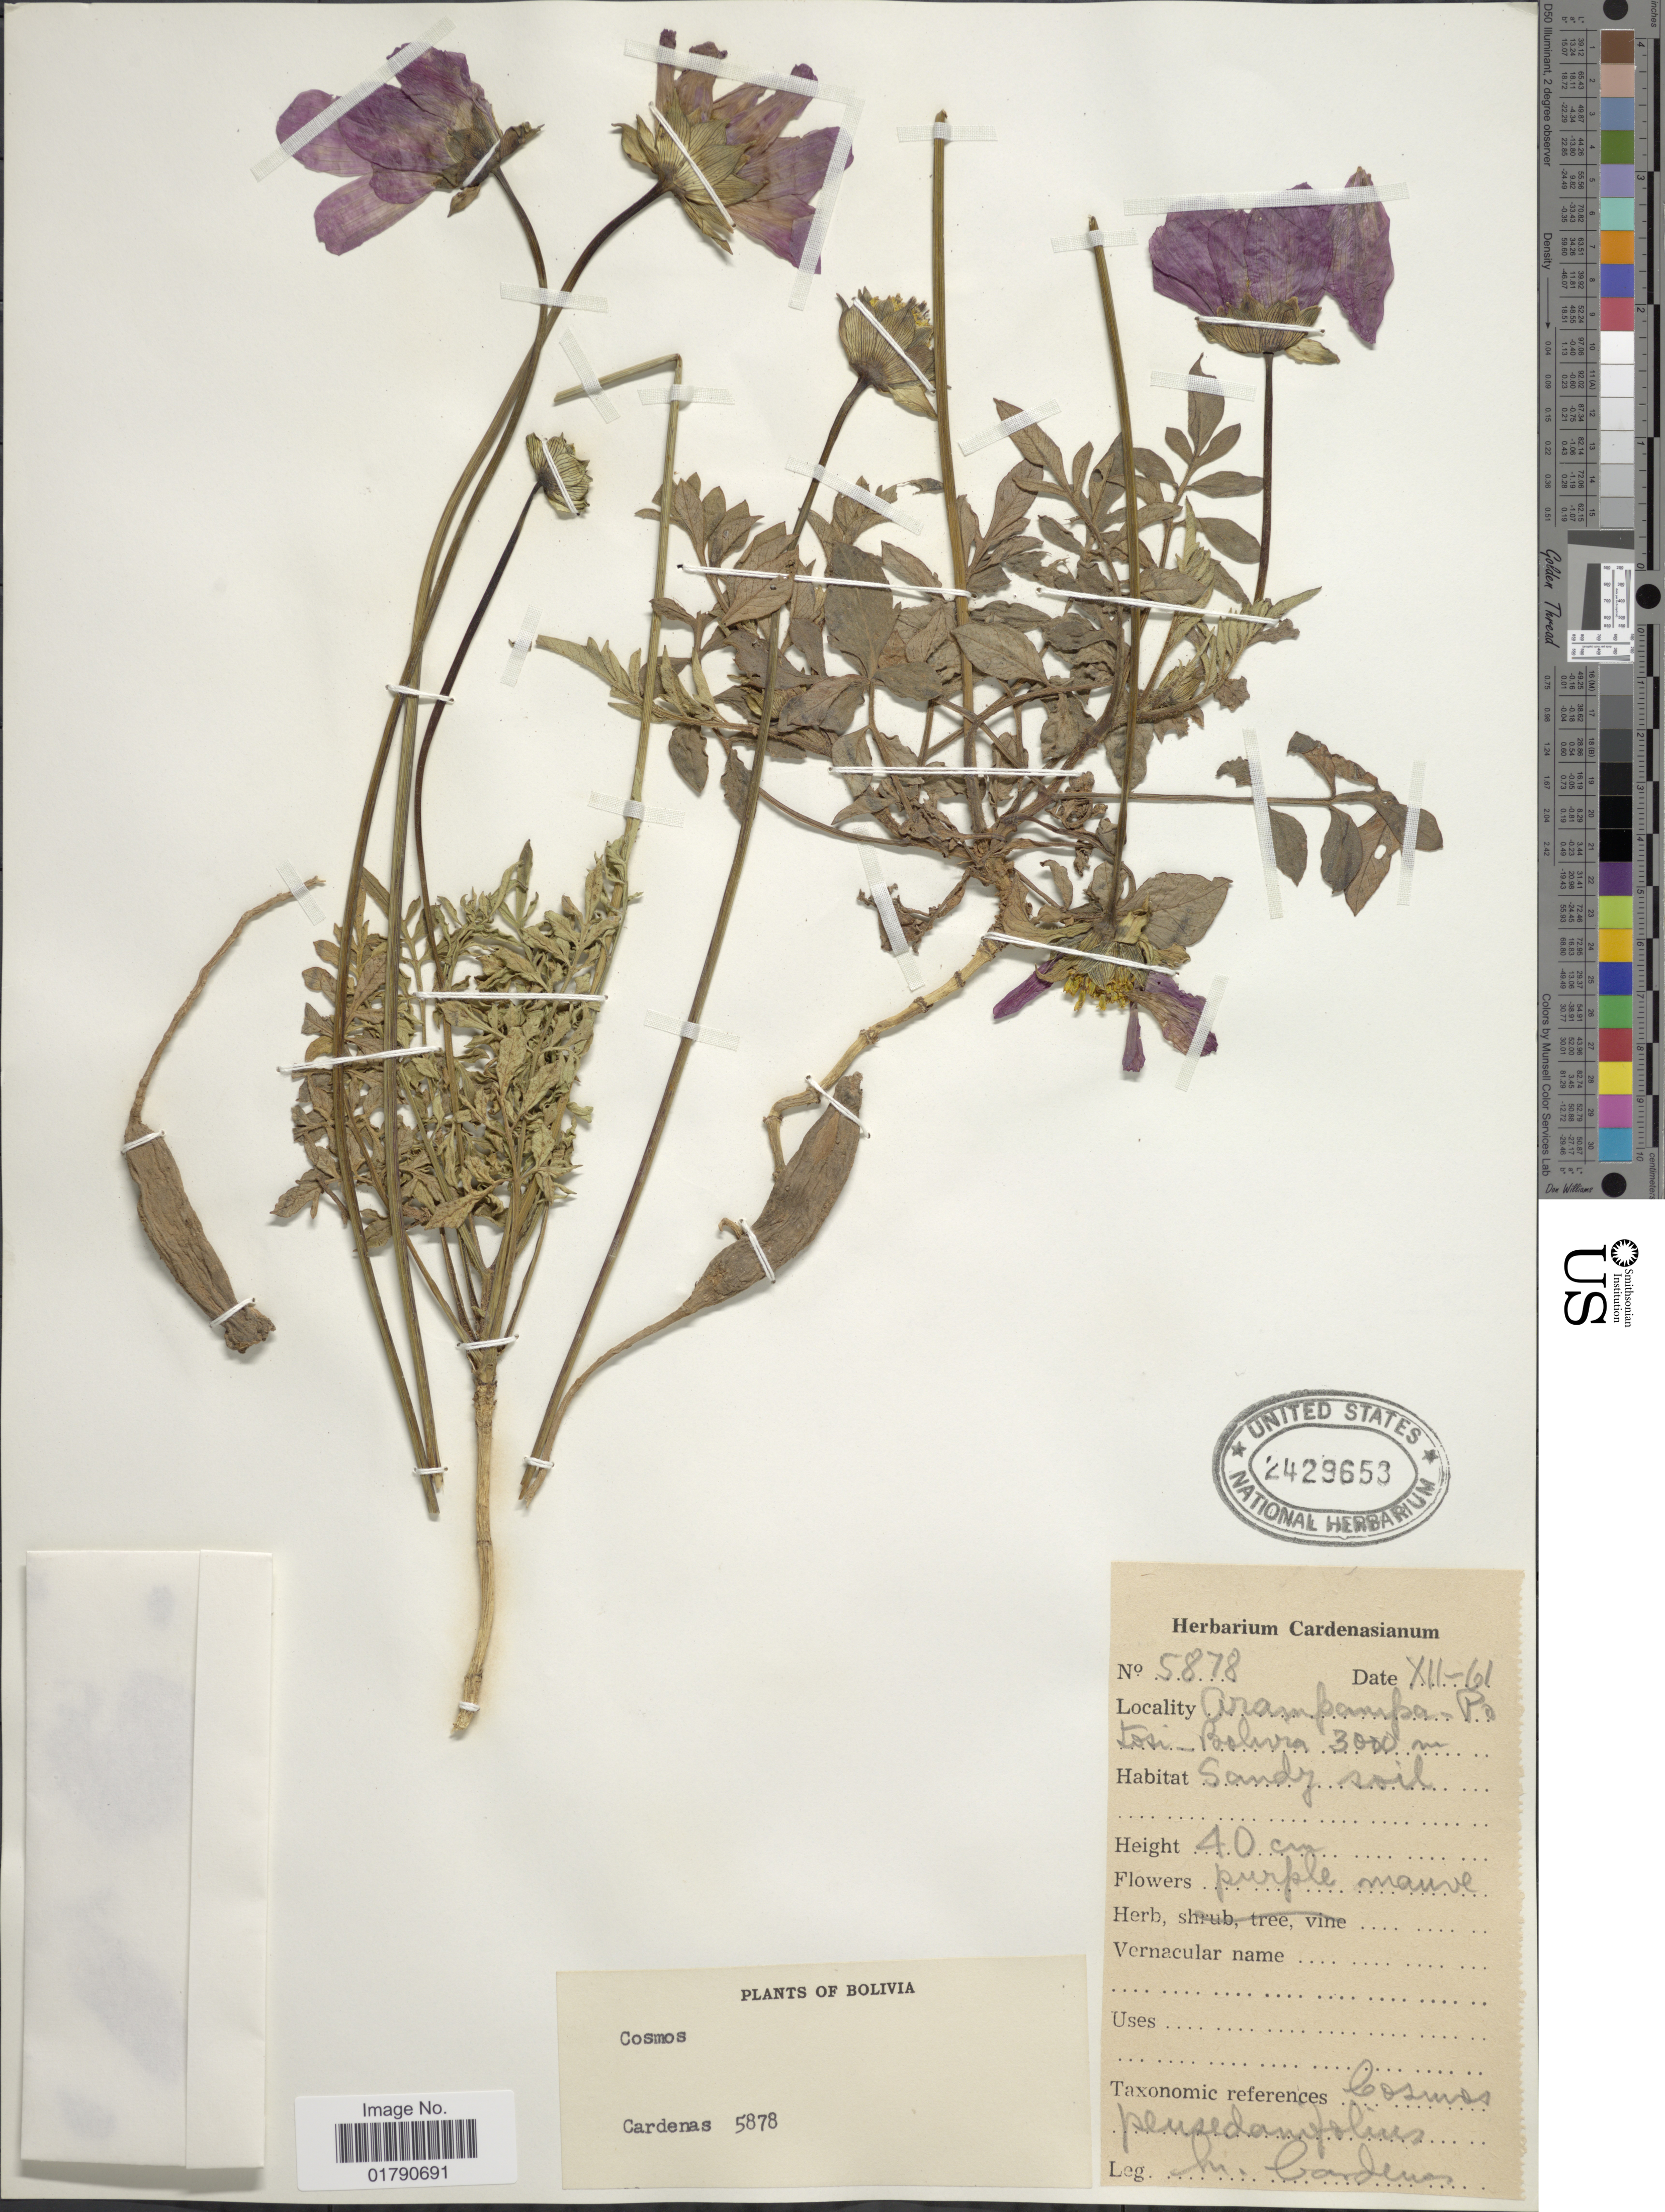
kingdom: Plantae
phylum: Tracheophyta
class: Magnoliopsida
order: Asterales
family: Asteraceae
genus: Cosmos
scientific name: Cosmos peucedanifolius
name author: Wedd.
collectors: M. Cárdenas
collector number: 5878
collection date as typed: Transcribed d/m/y: /12/61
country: Bolivia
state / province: Potosi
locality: Arampampa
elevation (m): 3000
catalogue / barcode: US 2429653